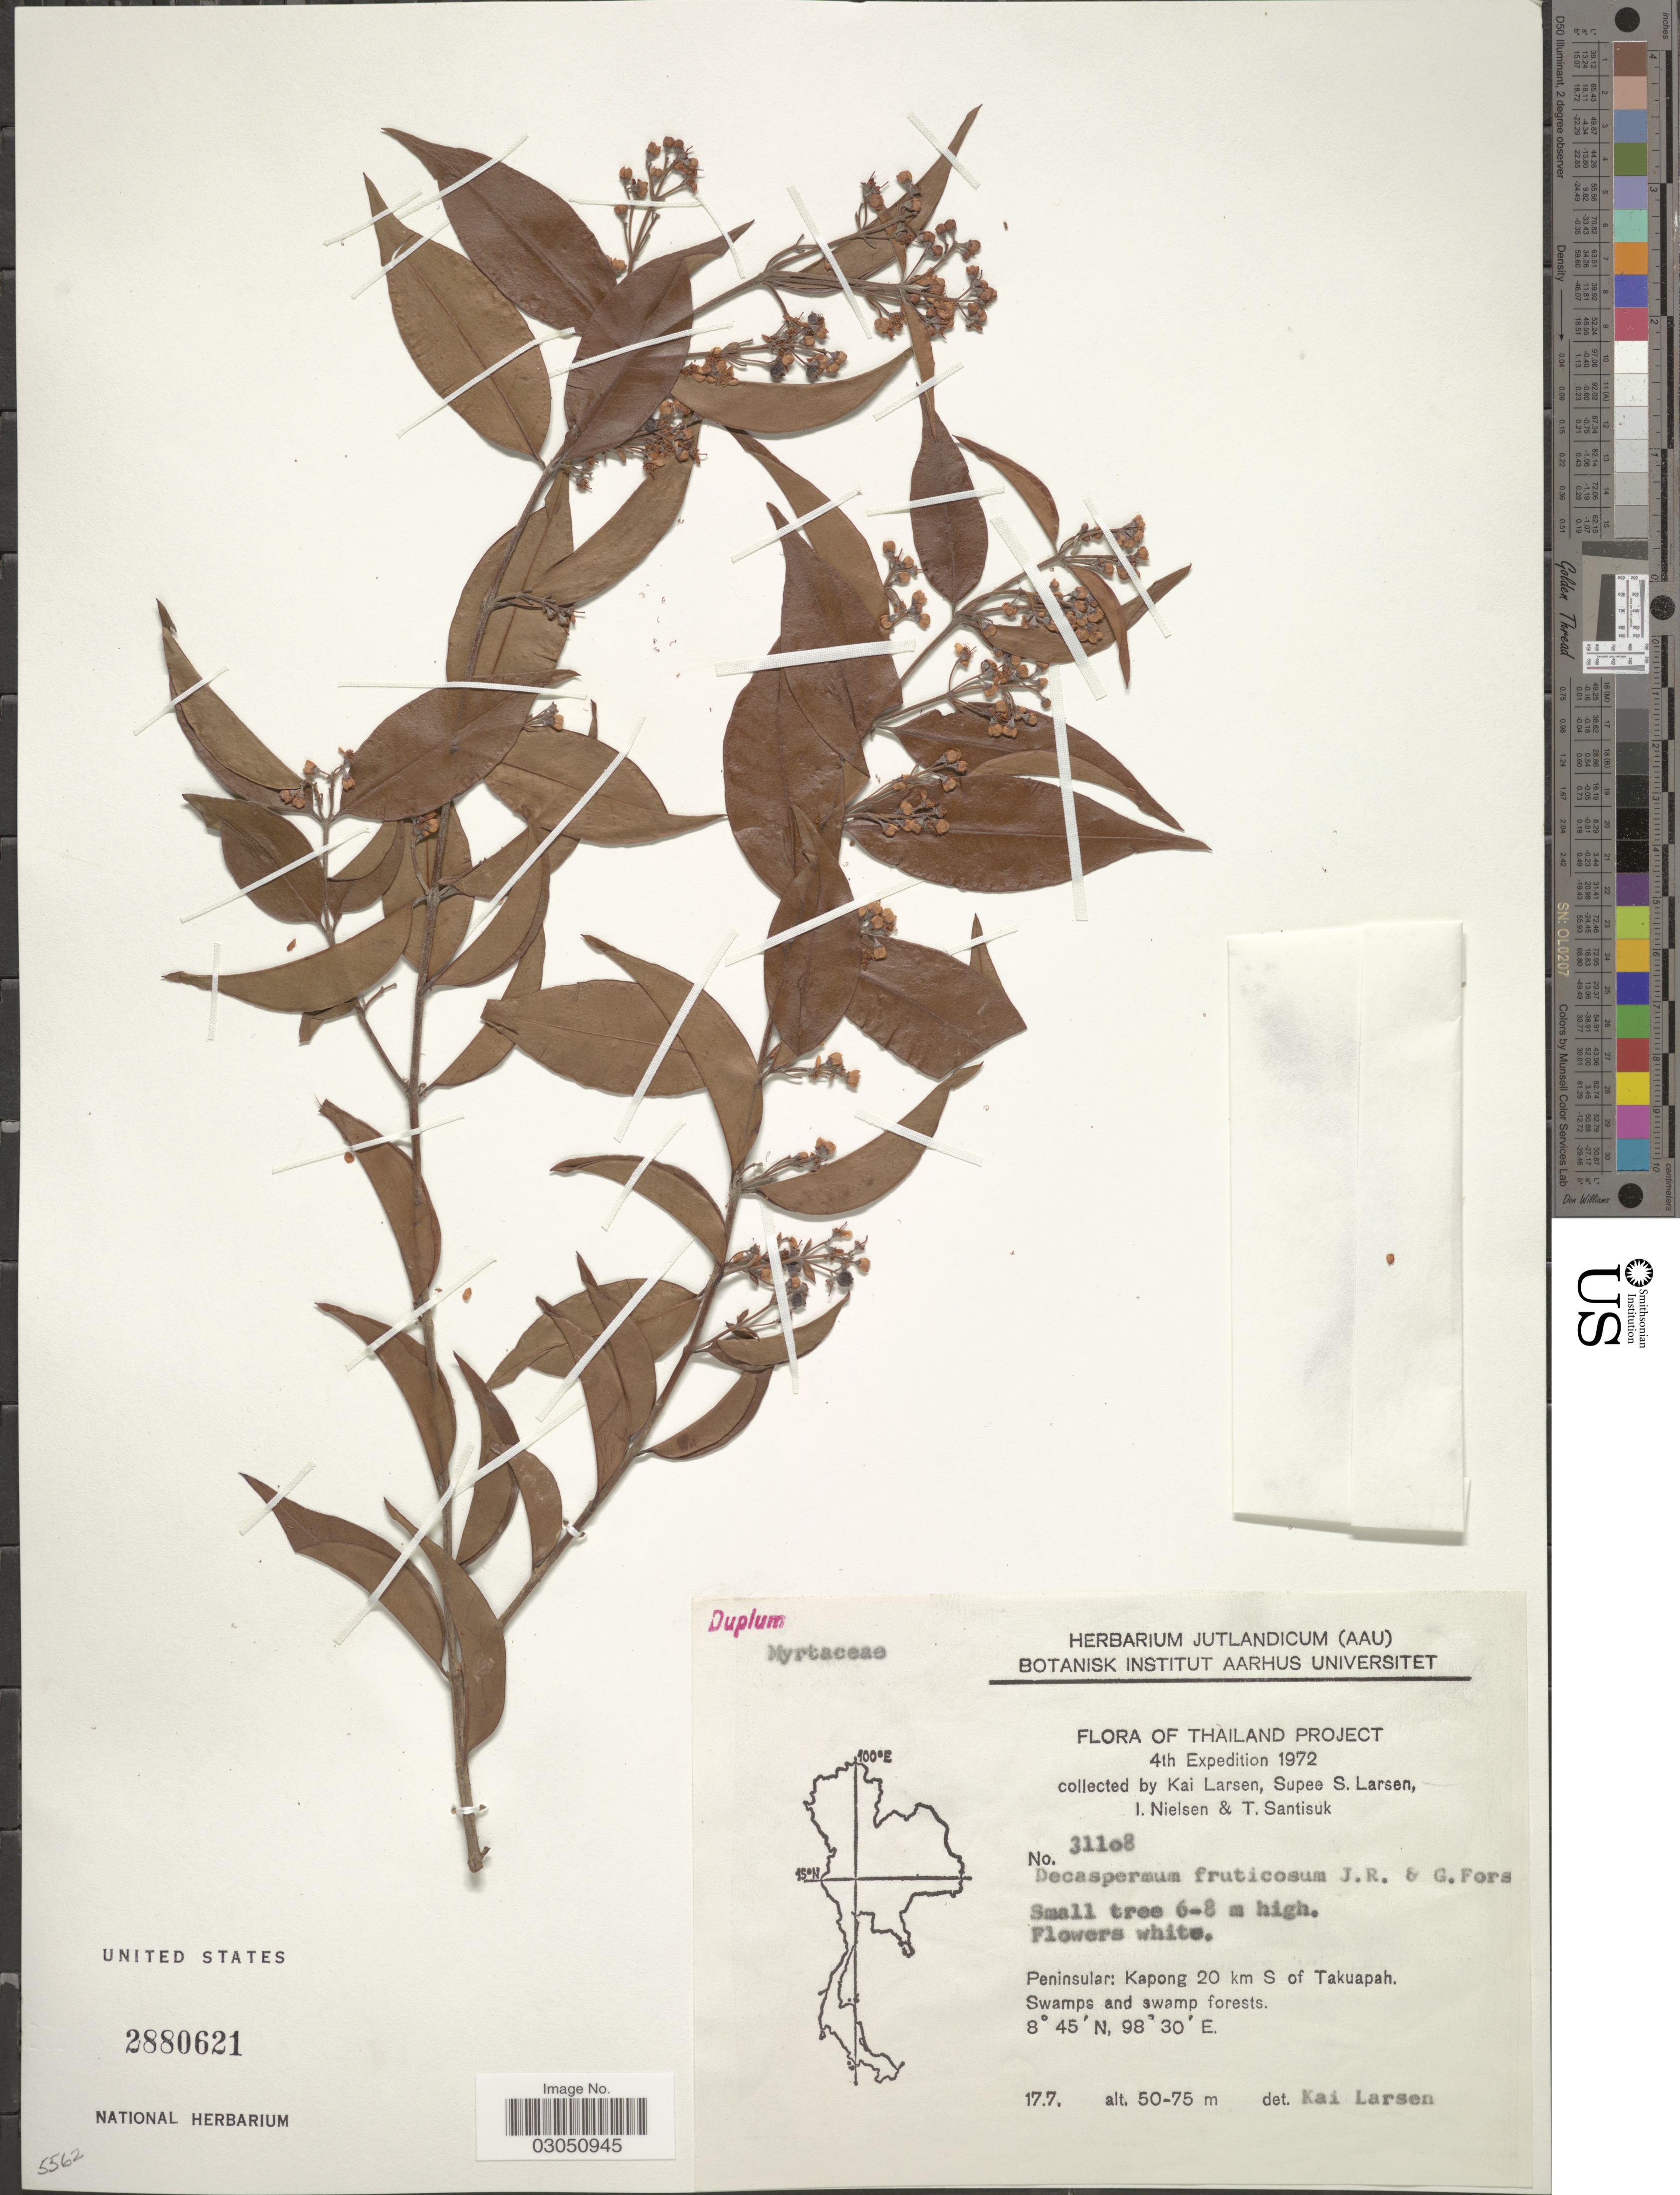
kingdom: Plantae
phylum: Tracheophyta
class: Magnoliopsida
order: Myrtales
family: Myrtaceae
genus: Decaspermum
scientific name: Decaspermum gracilentum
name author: (Hance) Merr. & L.M. Perry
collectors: K. Larsen, S. Larsen, I. Nielsen & T. Santisuk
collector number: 31108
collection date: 1972-07-17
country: Thailand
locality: Peninsular: Kapong 20 km S of Takuapah. Swamps and swamp forests.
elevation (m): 50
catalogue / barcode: US 2880621